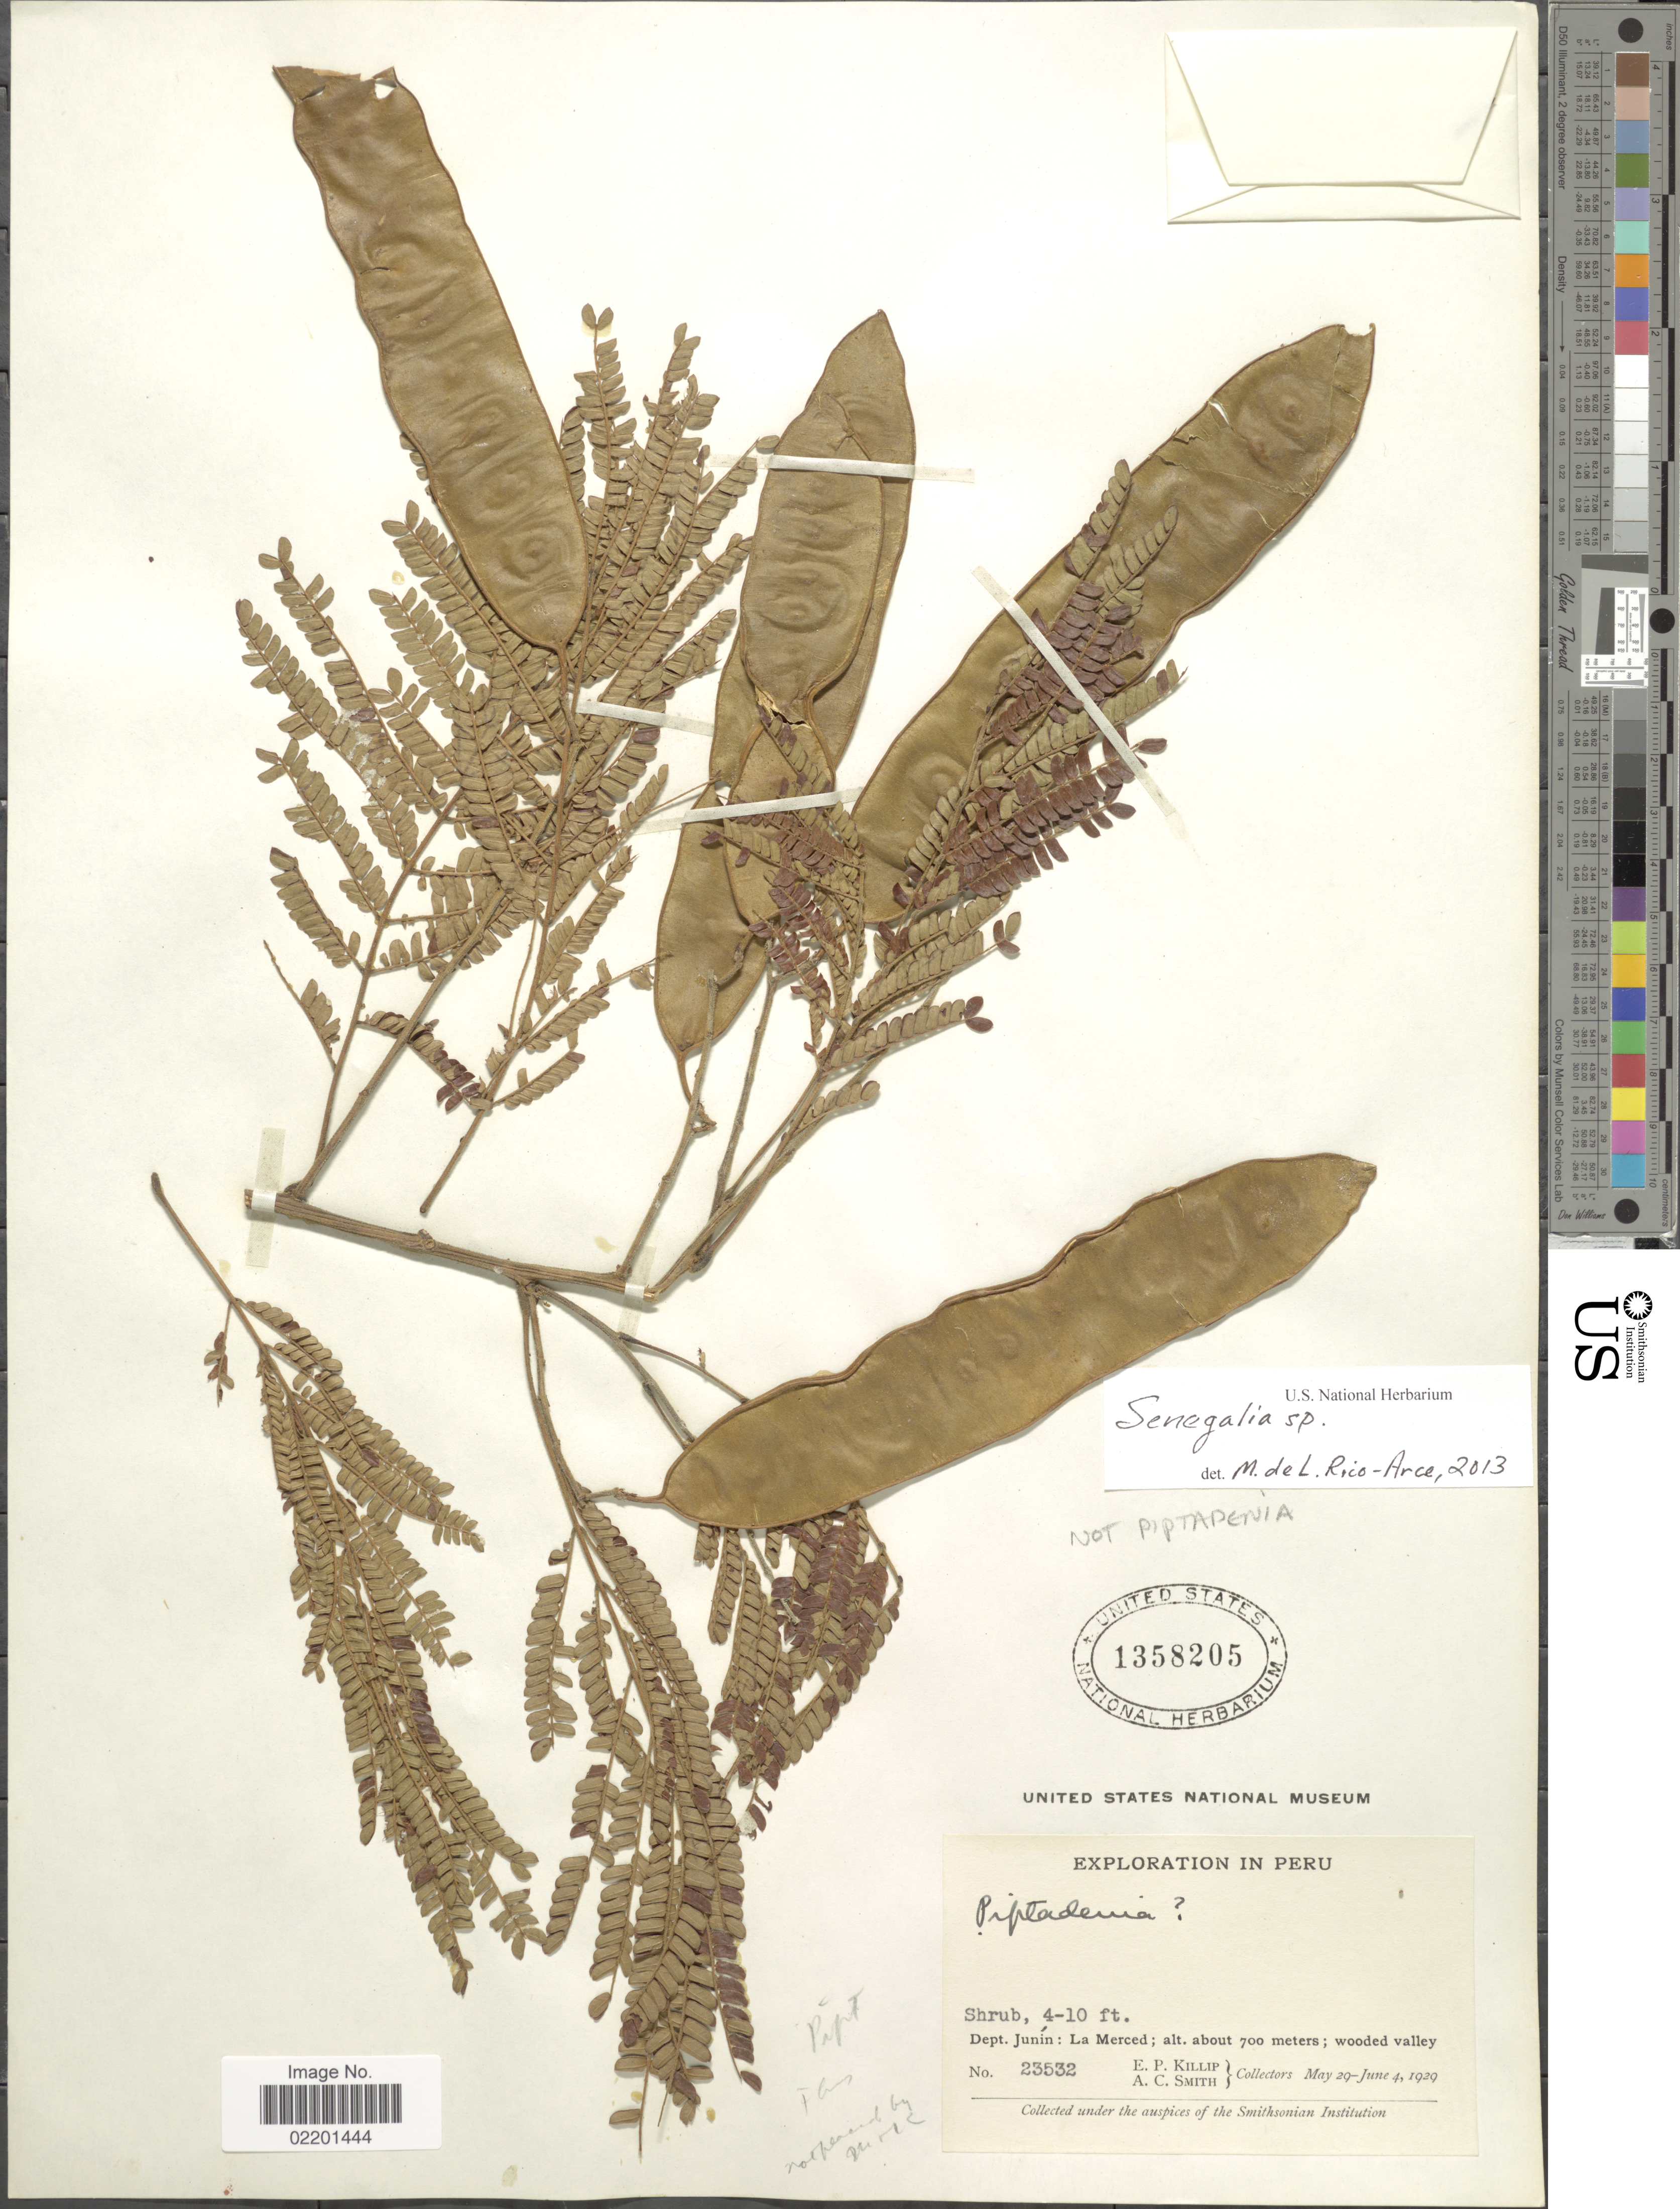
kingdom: Plantae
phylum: Tracheophyta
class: Magnoliopsida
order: Fabales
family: Fabaceae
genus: Senegalia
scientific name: Senegalia sp.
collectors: E. P. Killip & A. C. Smith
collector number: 23532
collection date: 1929-05-29/1929-06-04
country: Peru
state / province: Junín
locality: Dept. Junin: La Merced.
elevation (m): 700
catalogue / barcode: US 1358205